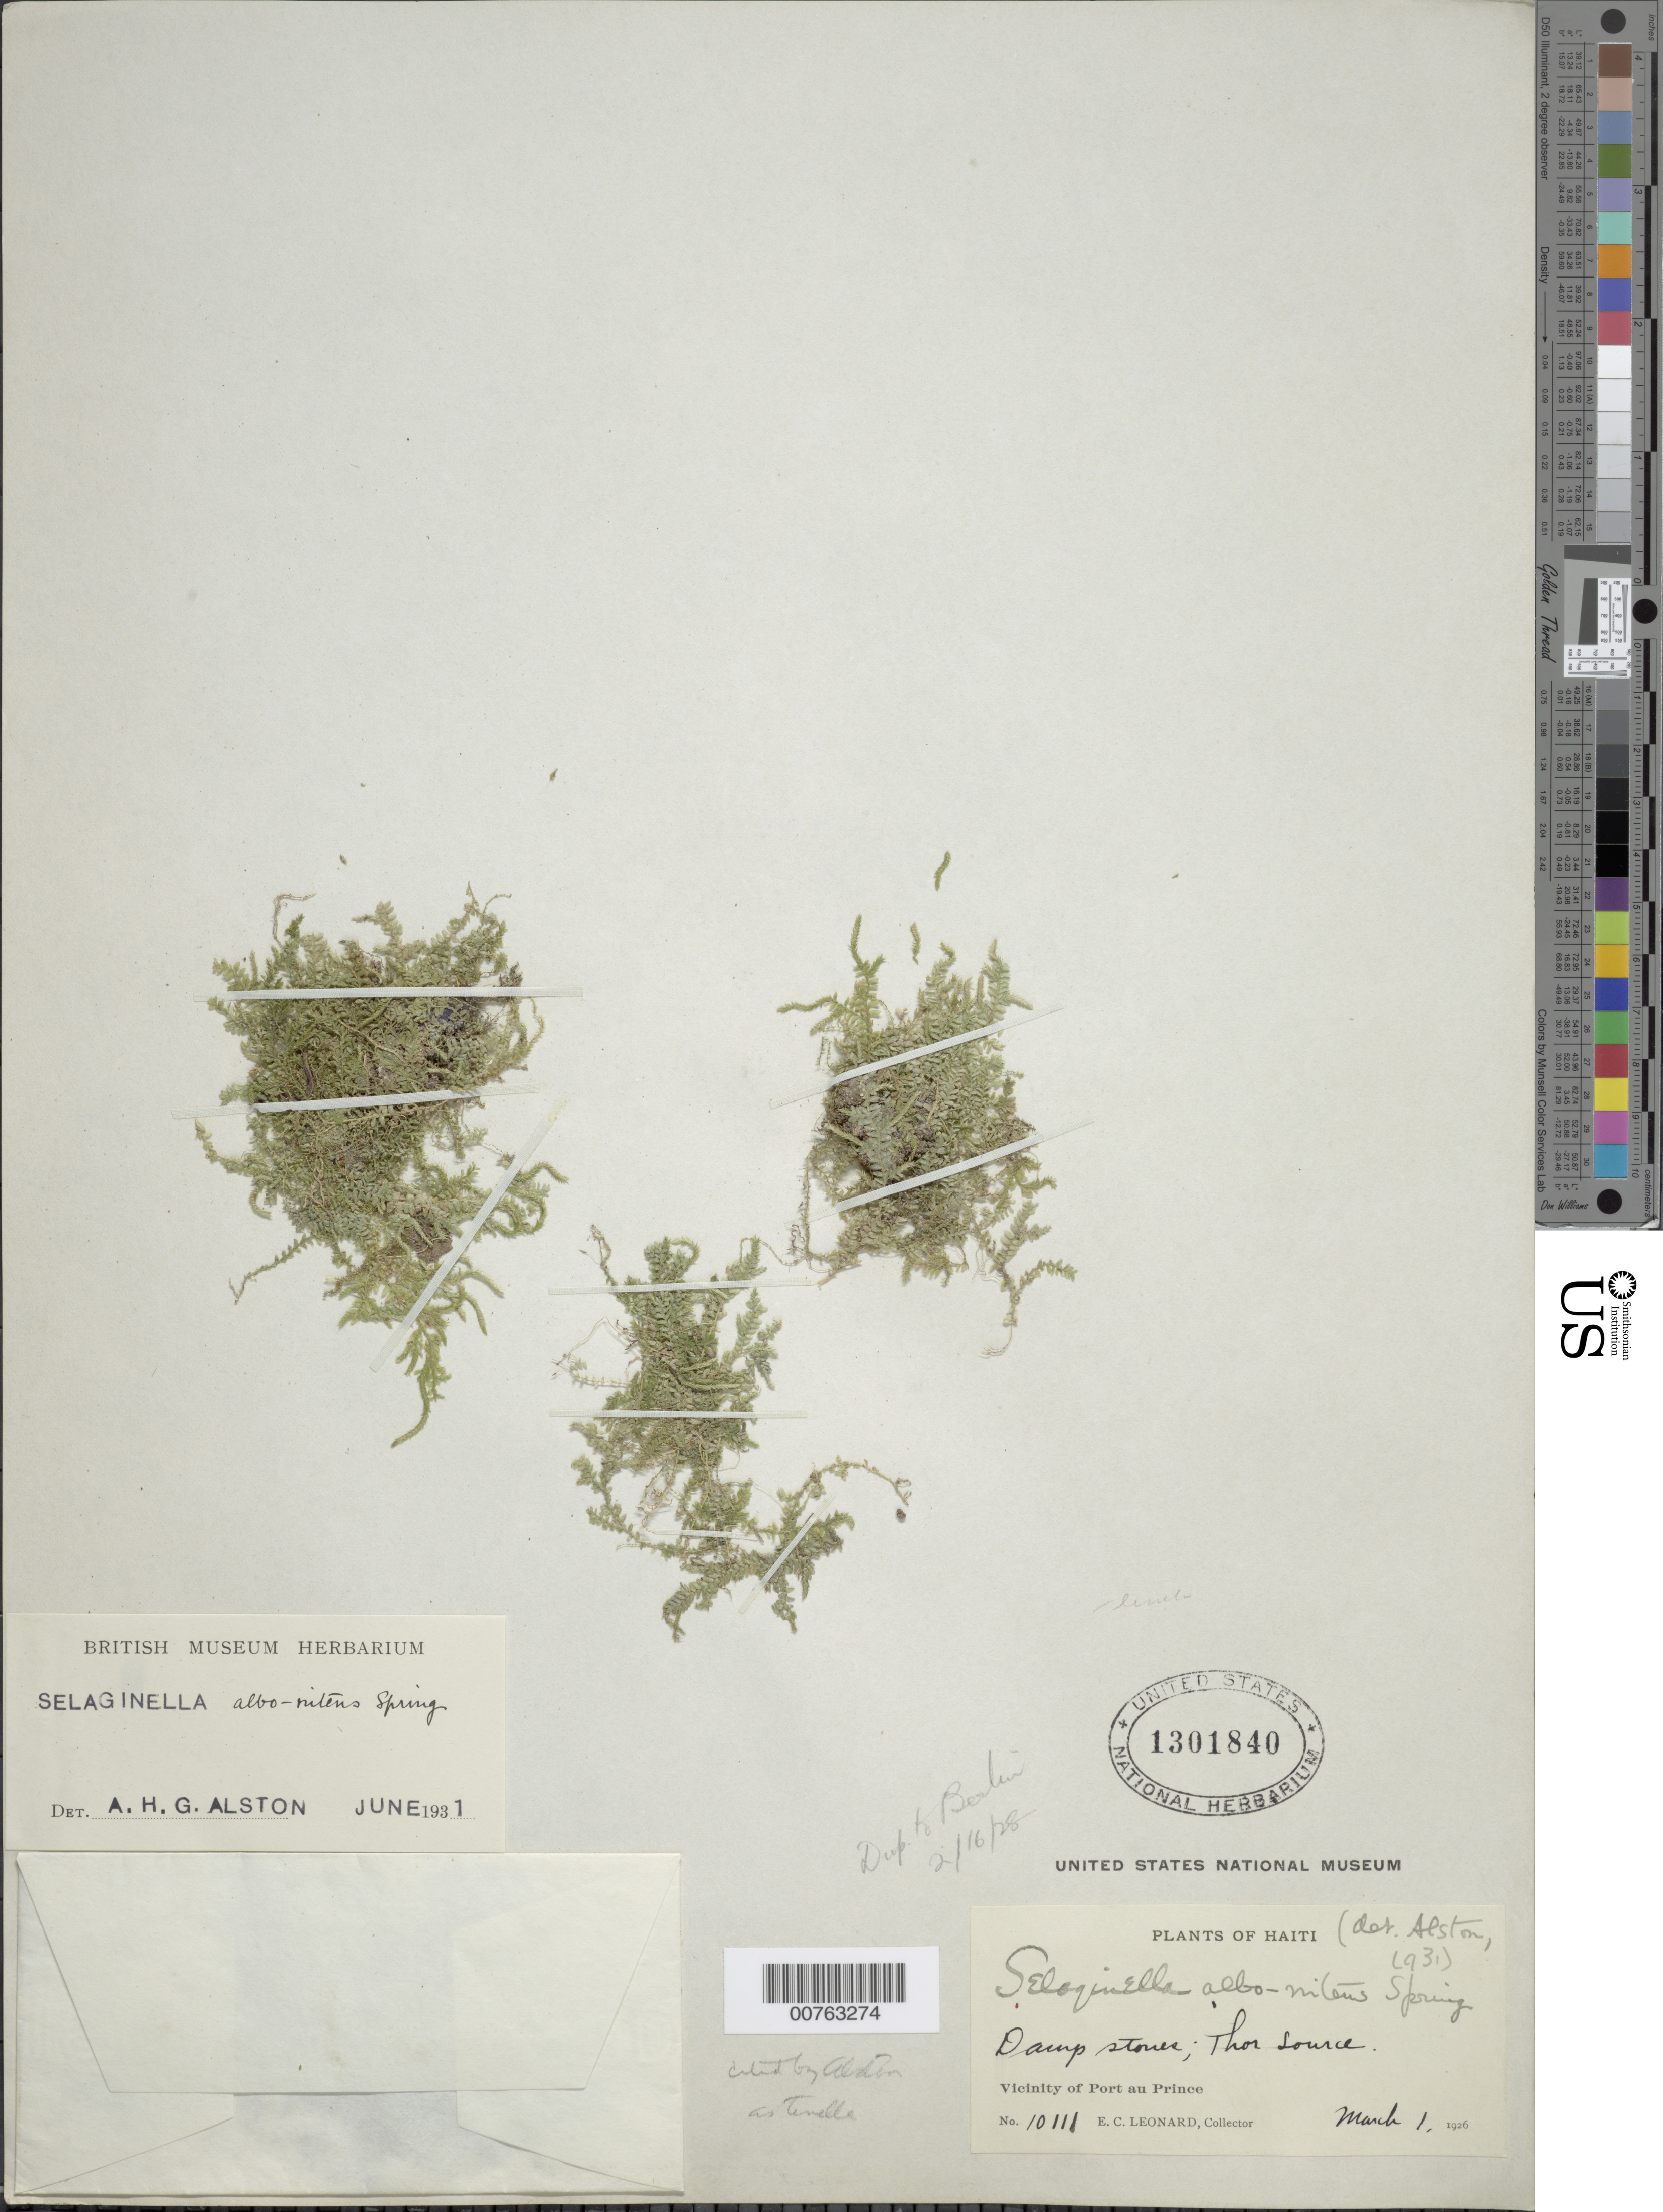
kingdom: Plantae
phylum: Tracheophyta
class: Lycopodiopsida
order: Selaginellales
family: Selaginellaceae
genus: Selaginella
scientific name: Selaginella tenella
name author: (P. Beauv.) Spring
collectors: E. C. Leonard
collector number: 10111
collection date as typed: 01 Mar 1926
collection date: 1926-03-01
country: Haiti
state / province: Nord-Óuest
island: Hispaniola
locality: Vicinity of Port de PaiDepartement du NordOuest. Source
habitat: Damp stream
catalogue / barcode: US 1301840